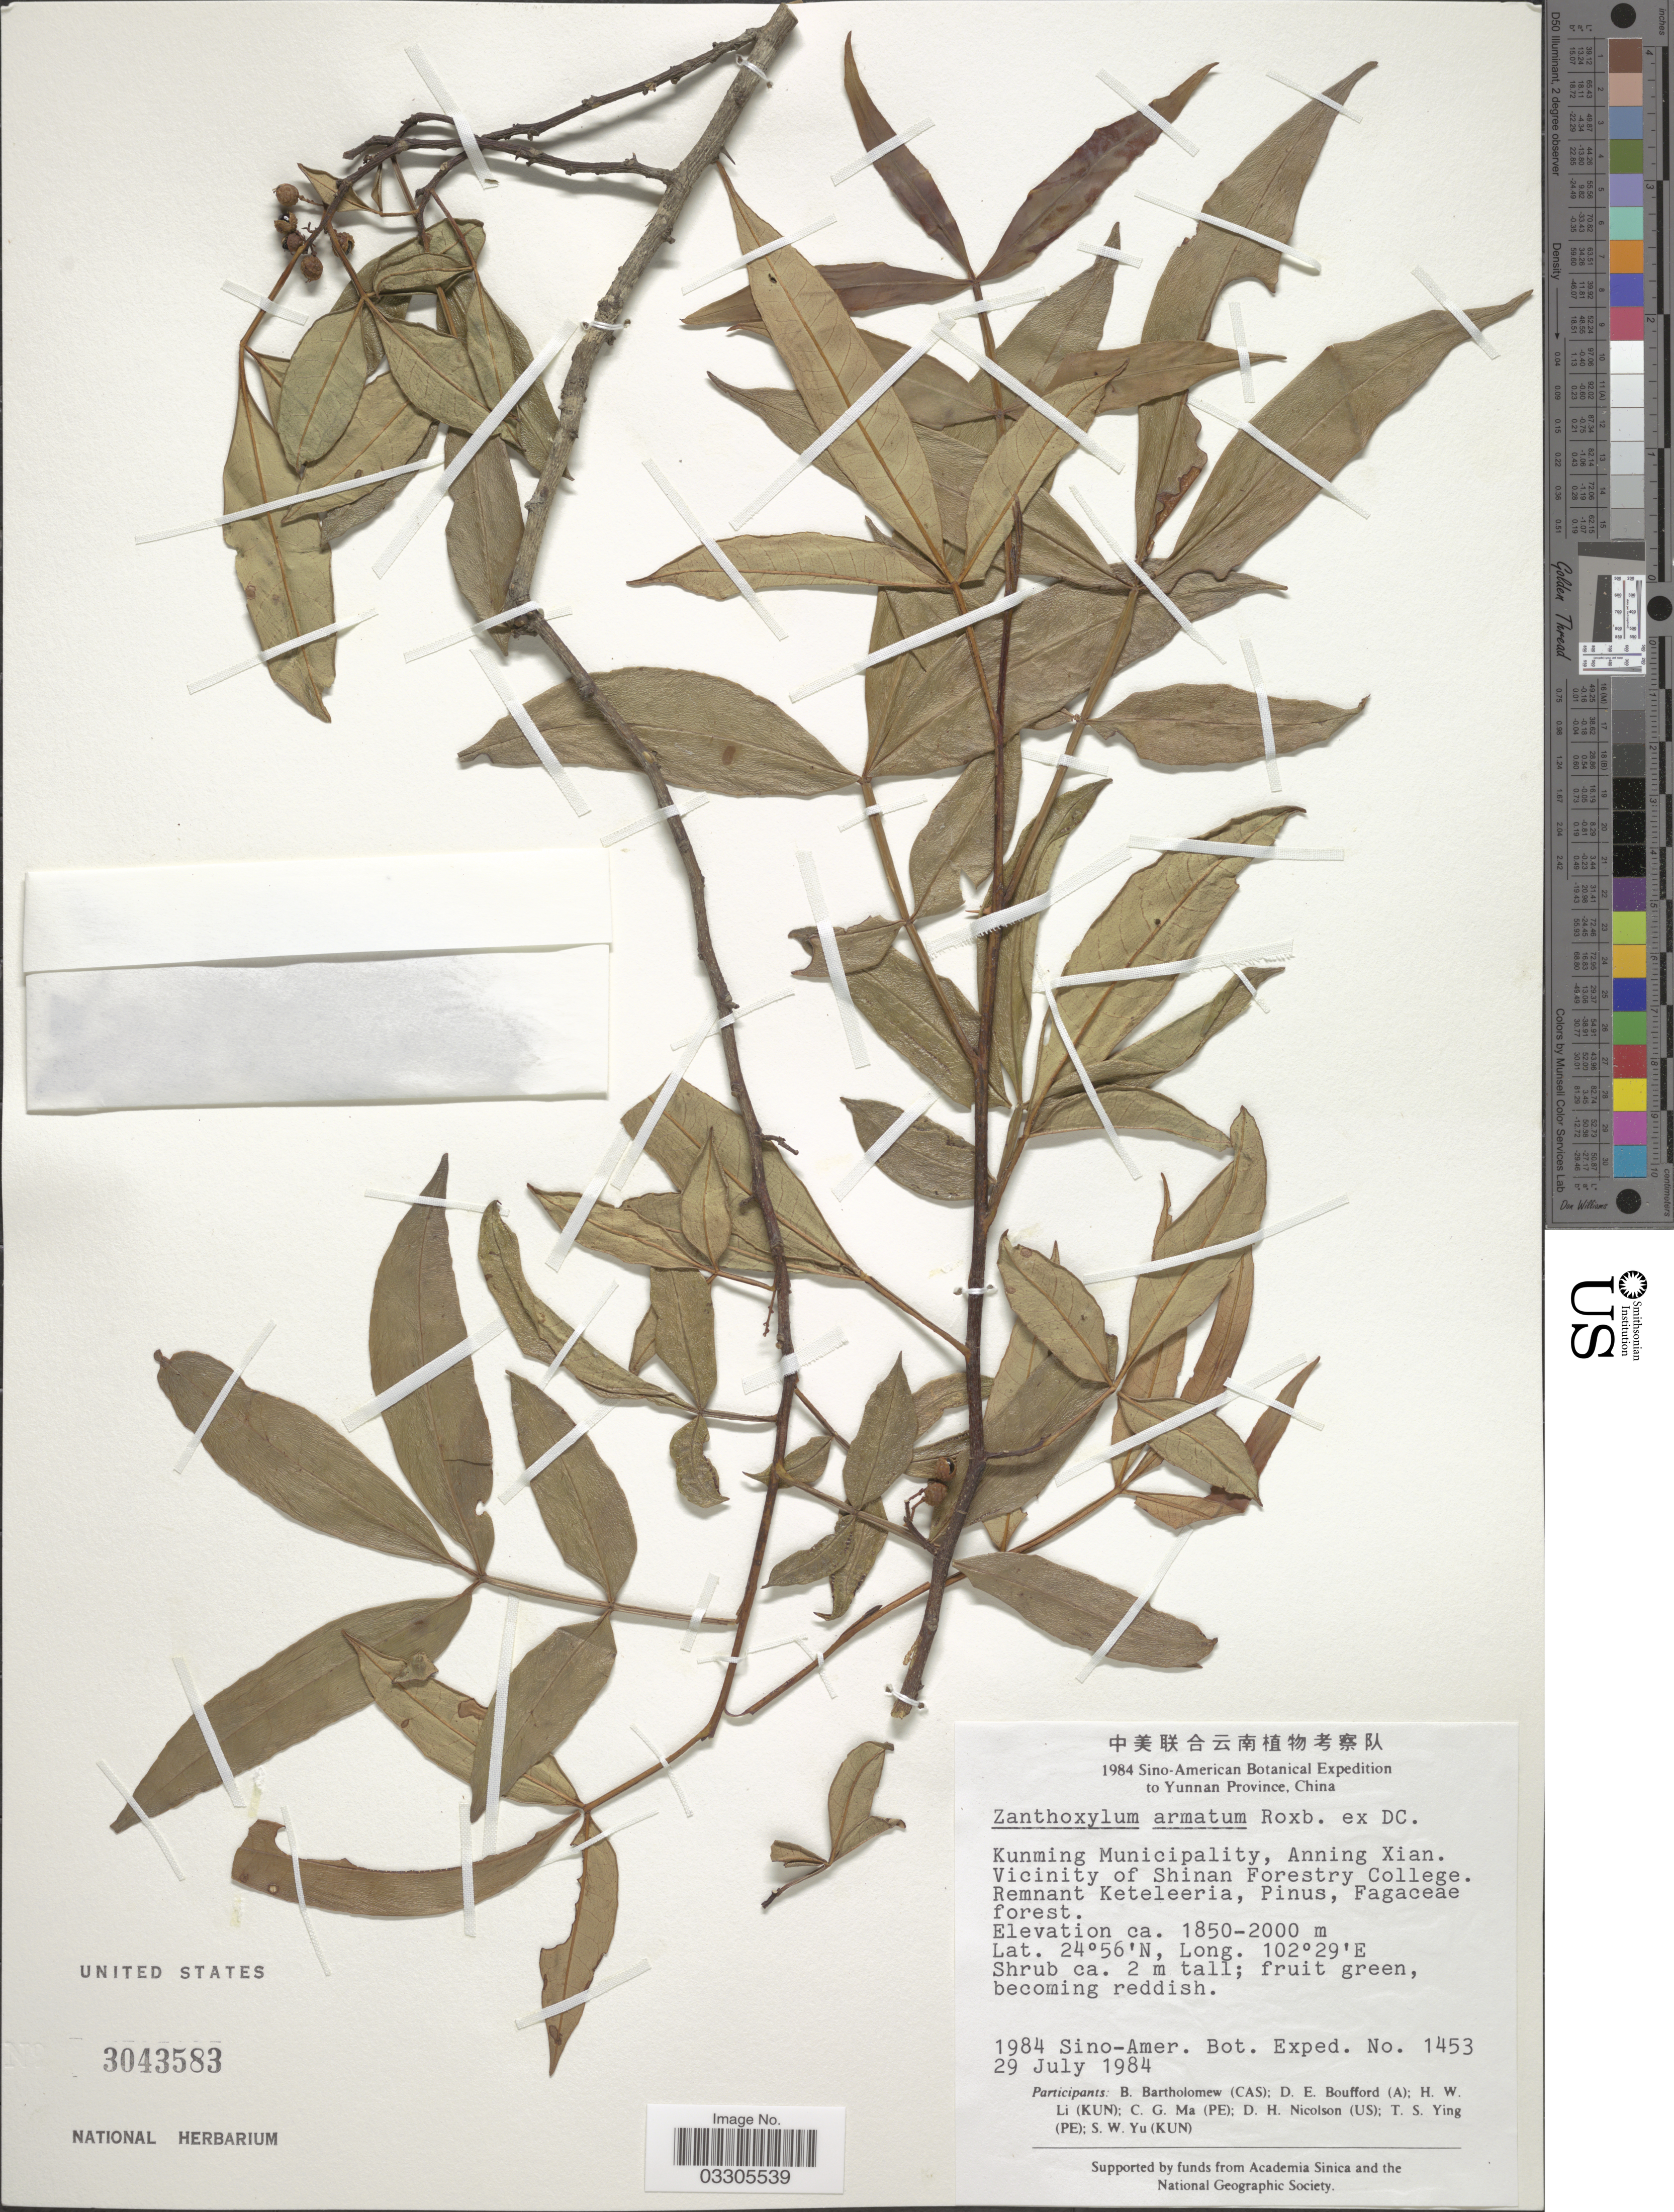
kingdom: Plantae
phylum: Tracheophyta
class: Magnoliopsida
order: Sapindales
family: Rutaceae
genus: Zanthoxylum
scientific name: Zanthoxylum armatum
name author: DC.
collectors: Sino-Amer. Bot. Exped. 1984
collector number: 1453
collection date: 1984-07-29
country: China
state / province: Yunnan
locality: Kunming Municipality, Anning Xian. Vicinity of Shinan Forestry College.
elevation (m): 1850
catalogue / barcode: US 3043583